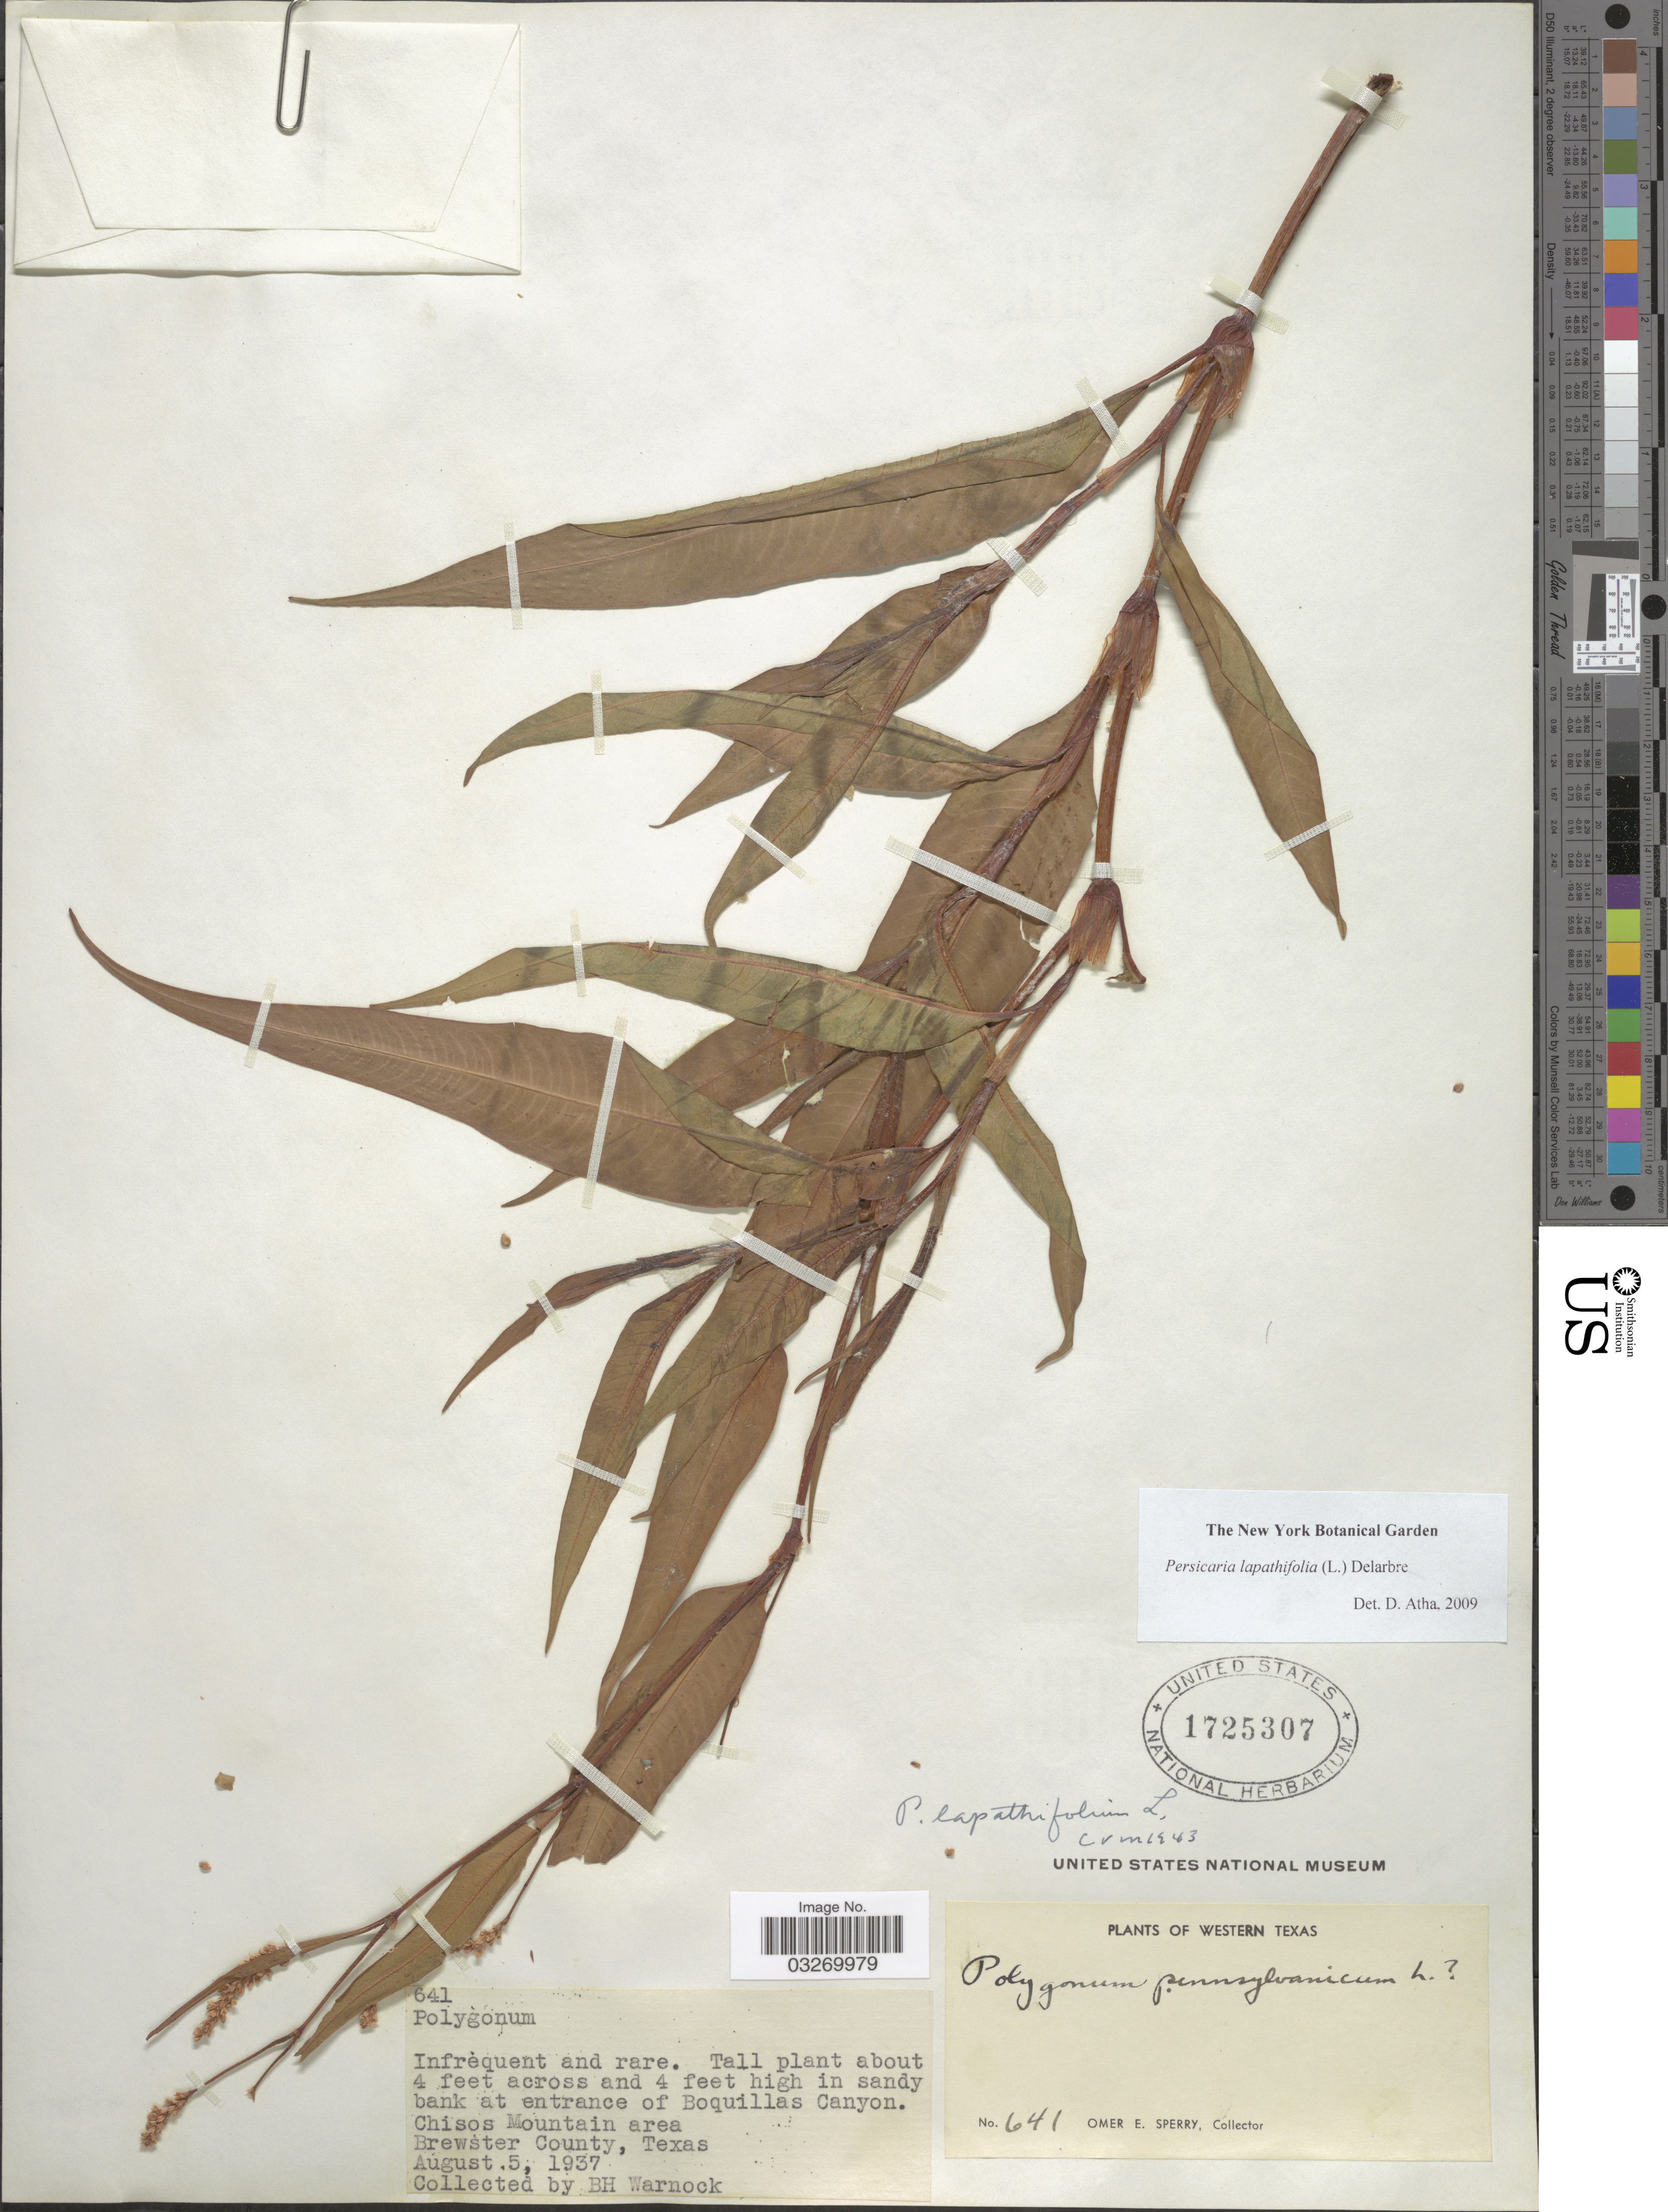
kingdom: Plantae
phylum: Tracheophyta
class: Magnoliopsida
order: Caryophyllales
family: Polygonaceae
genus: Persicaria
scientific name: Persicaria lapathifolia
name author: (L.) Delarbre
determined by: Atha, D. E.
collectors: O. E. Sperry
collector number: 641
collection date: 1937-08-05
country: United States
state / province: Texas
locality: Western Texas. In sandy bank at entrance of Boquillas Canyon. Chisos Mountain area. Brewster County.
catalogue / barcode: US 1725307